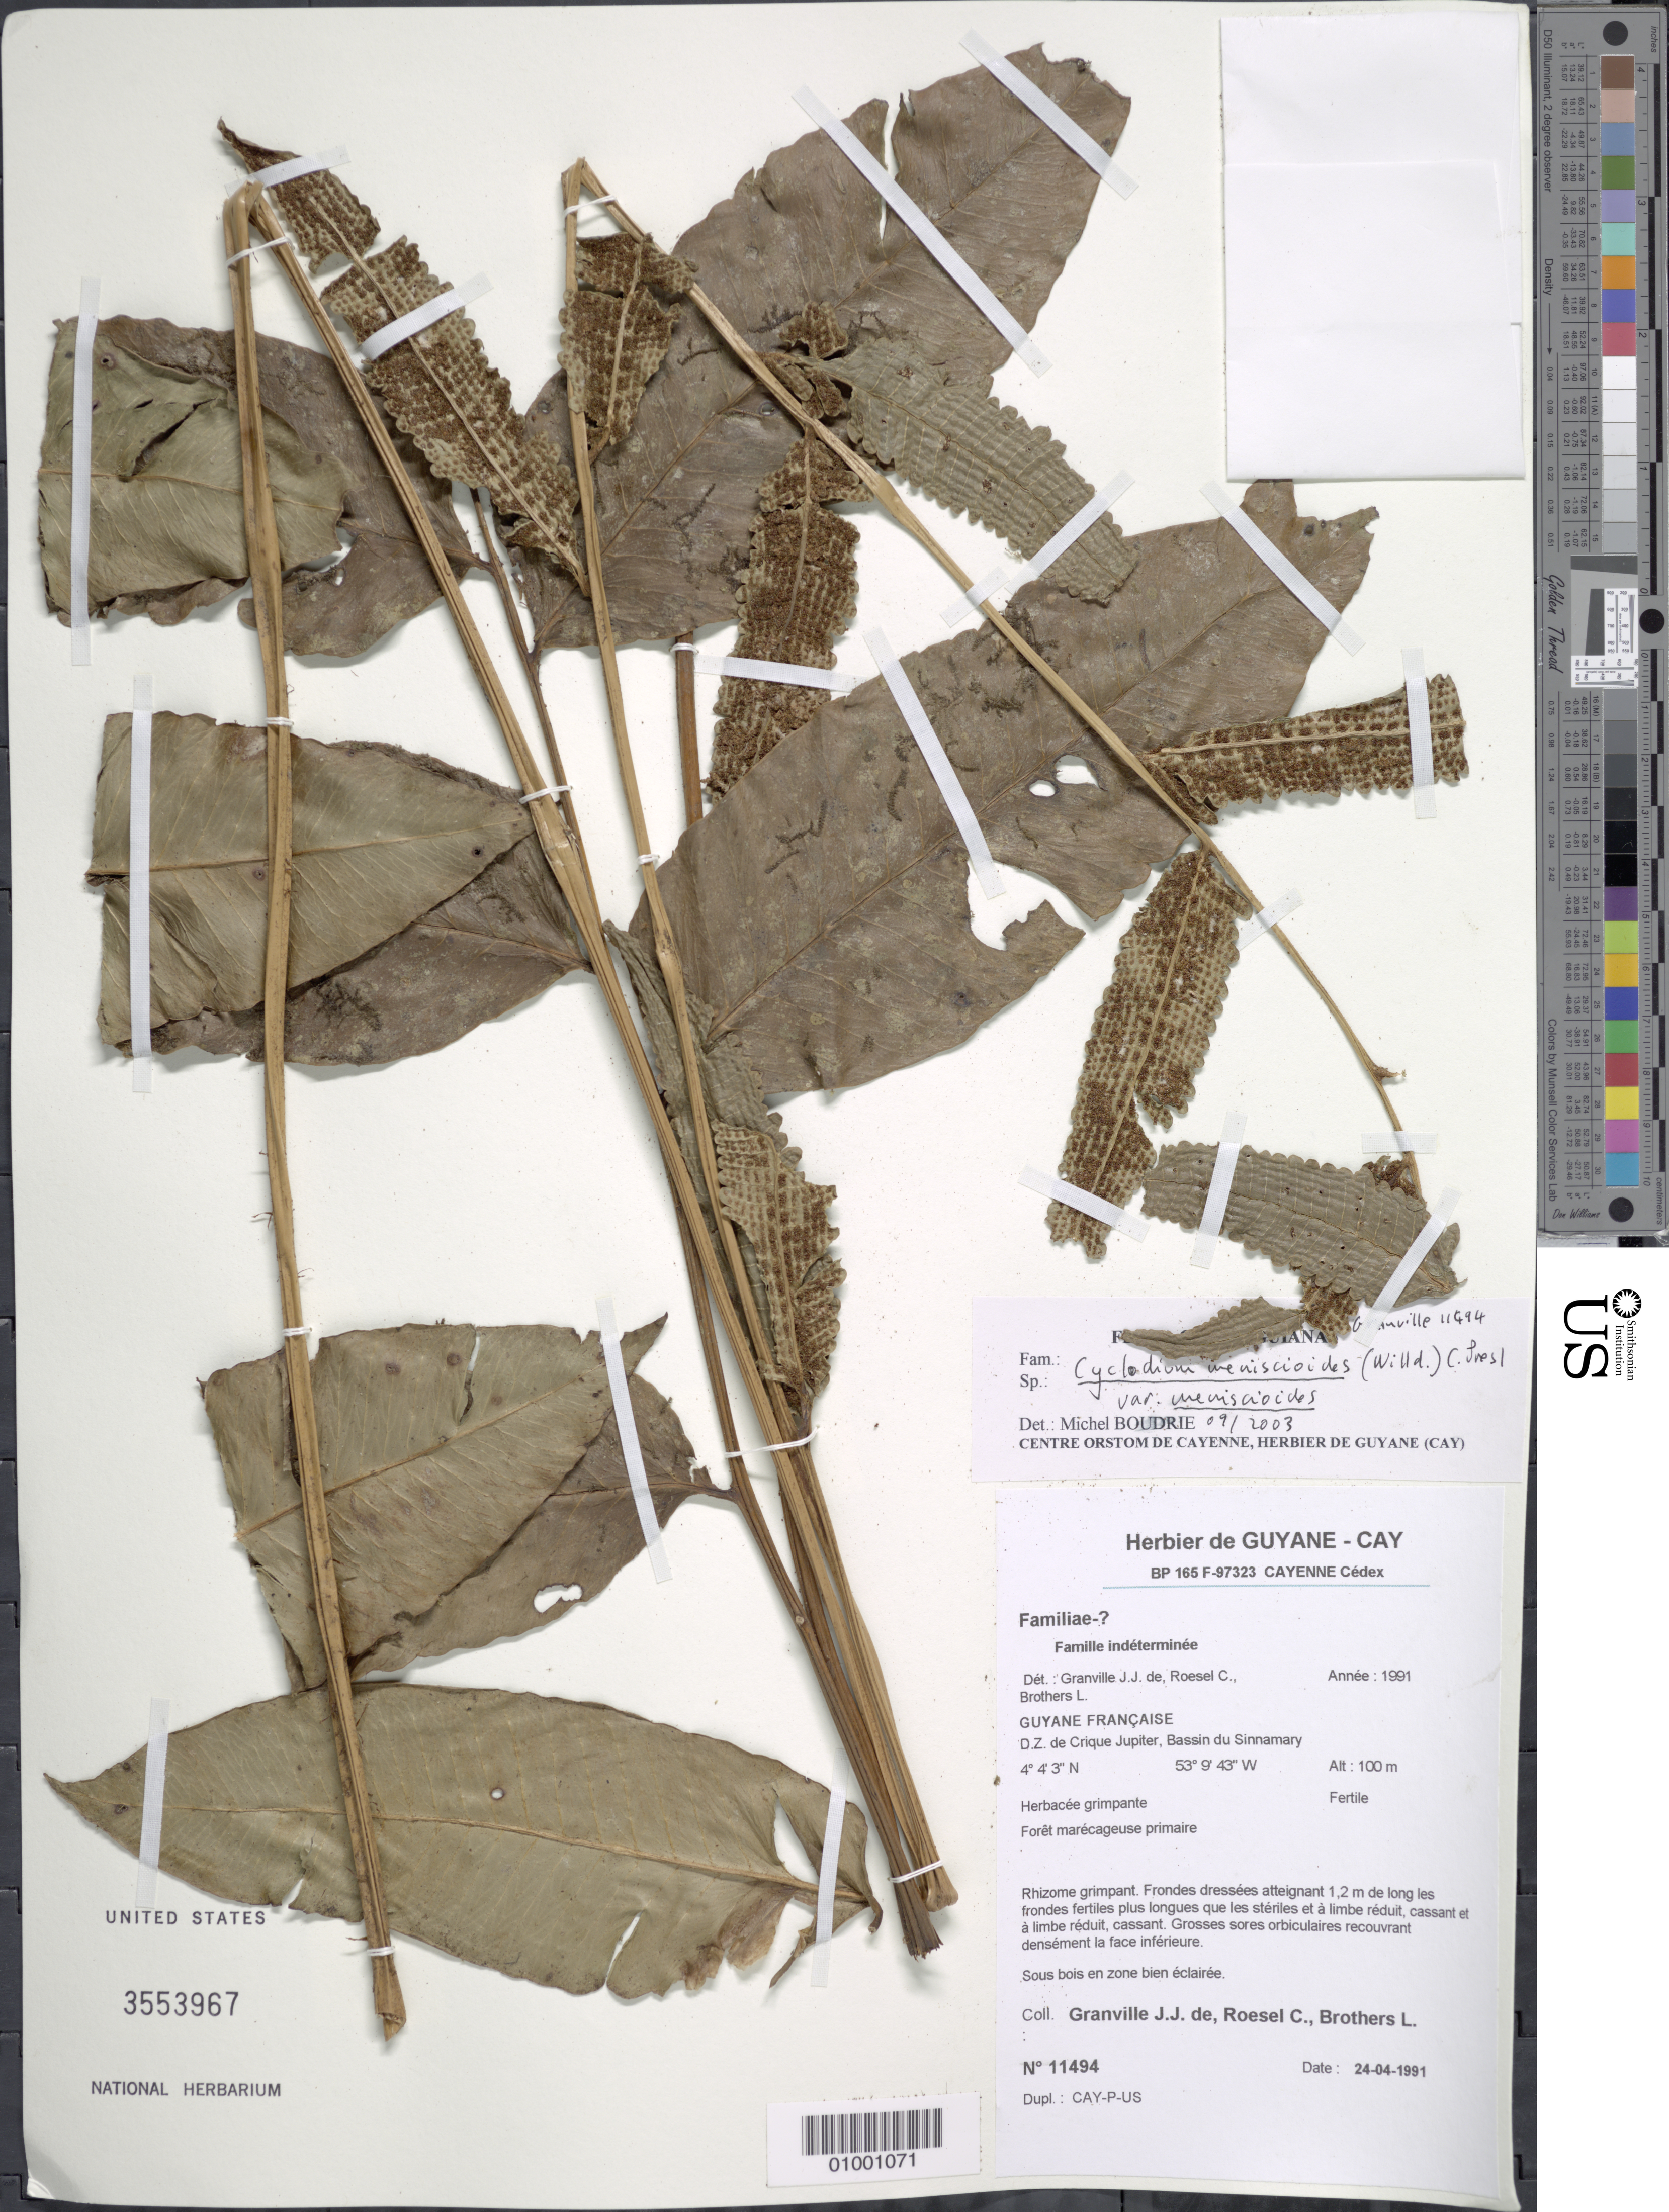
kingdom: Plantae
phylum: Tracheophyta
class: Polypodiopsida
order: Polypodiales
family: Dryopteridaceae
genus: Cyclodium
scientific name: Cyclodium meniscioides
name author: (Willd.) C. Presl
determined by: Boudrie, M.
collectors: J.-J. de Granville, C. S. Roesel & L. Brothers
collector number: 11494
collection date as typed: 24-Apr-91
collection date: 1991-04-24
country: French Guiana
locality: D.Z. de Crique Jupiter, Bassin du Sinnamary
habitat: Foret marecageuse primaire. Sous bois en zone bien eclairee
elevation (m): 100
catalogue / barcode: US 3553967